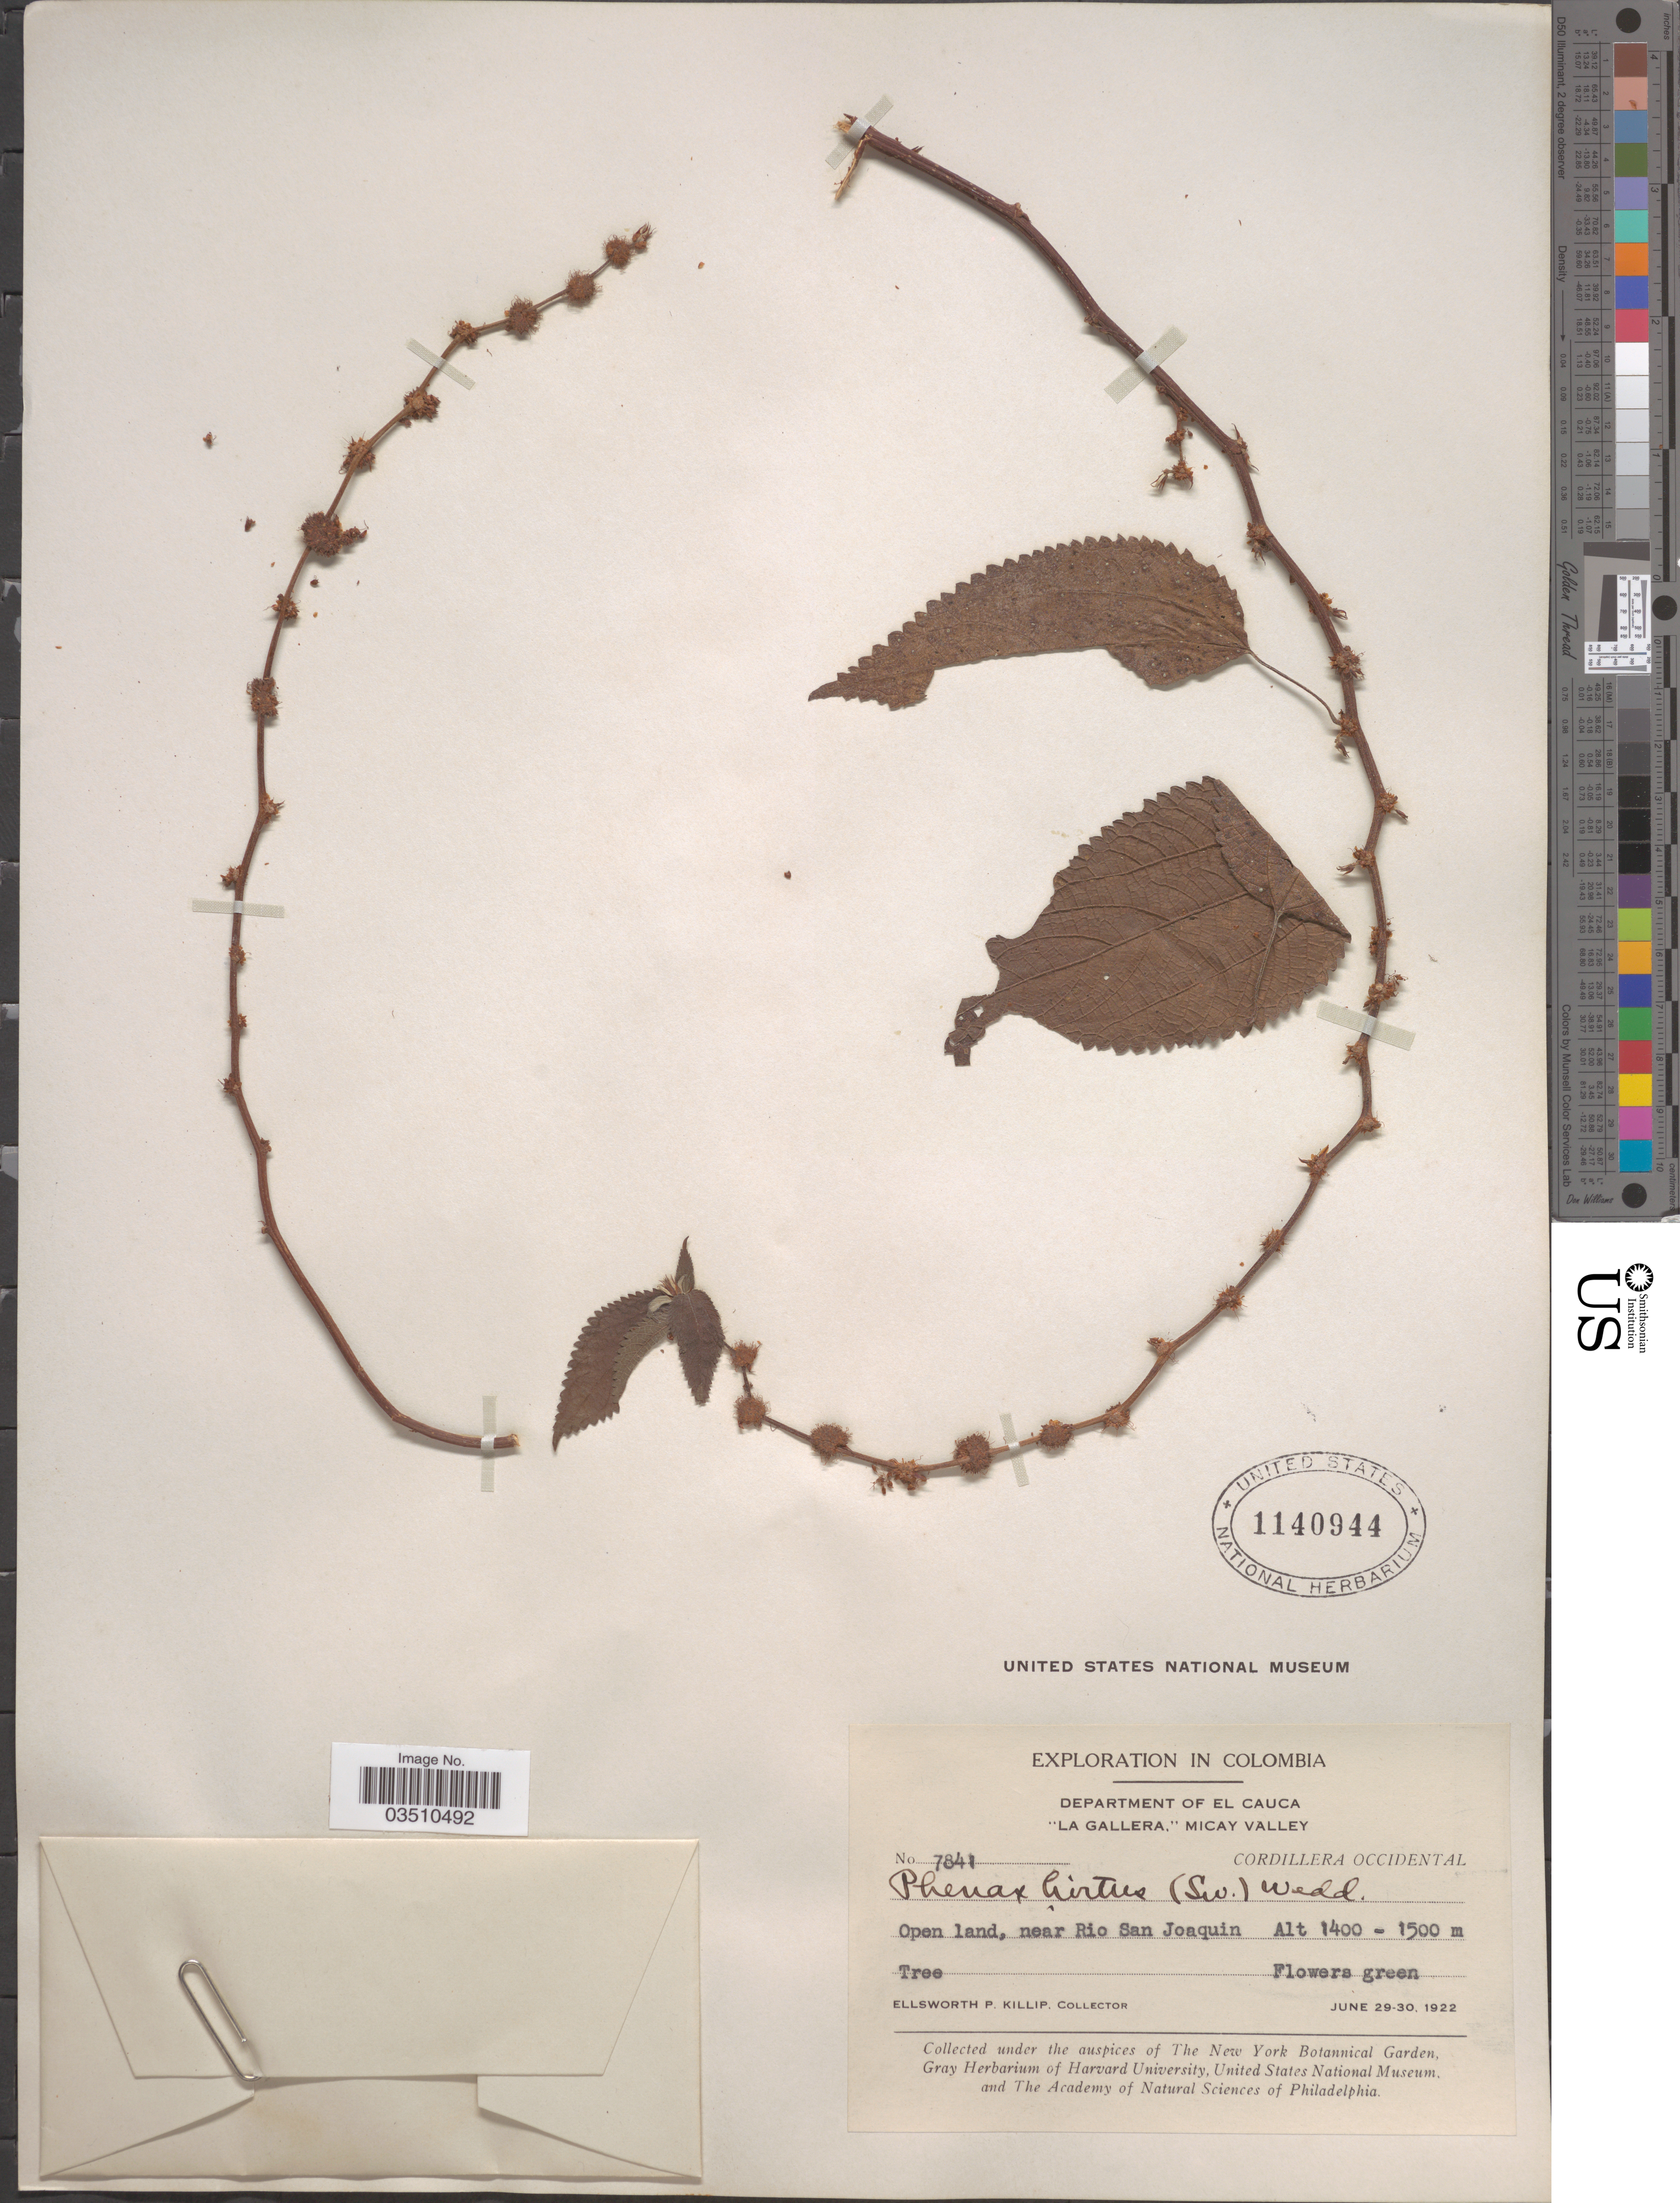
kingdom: Plantae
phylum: Tracheophyta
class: Magnoliopsida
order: Rosales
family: Urticaceae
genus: Phenax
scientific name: Phenax hirtus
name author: (Sw.) Wedd.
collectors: E. P. Killip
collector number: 7841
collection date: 1922-06-29/1922-06-30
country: Colombia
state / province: Cauca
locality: Department of El Cauca. "La Gallera," Micay Valley. Cordillera Occidental. Near Rio San Joaquin.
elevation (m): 1400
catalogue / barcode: US 1140944